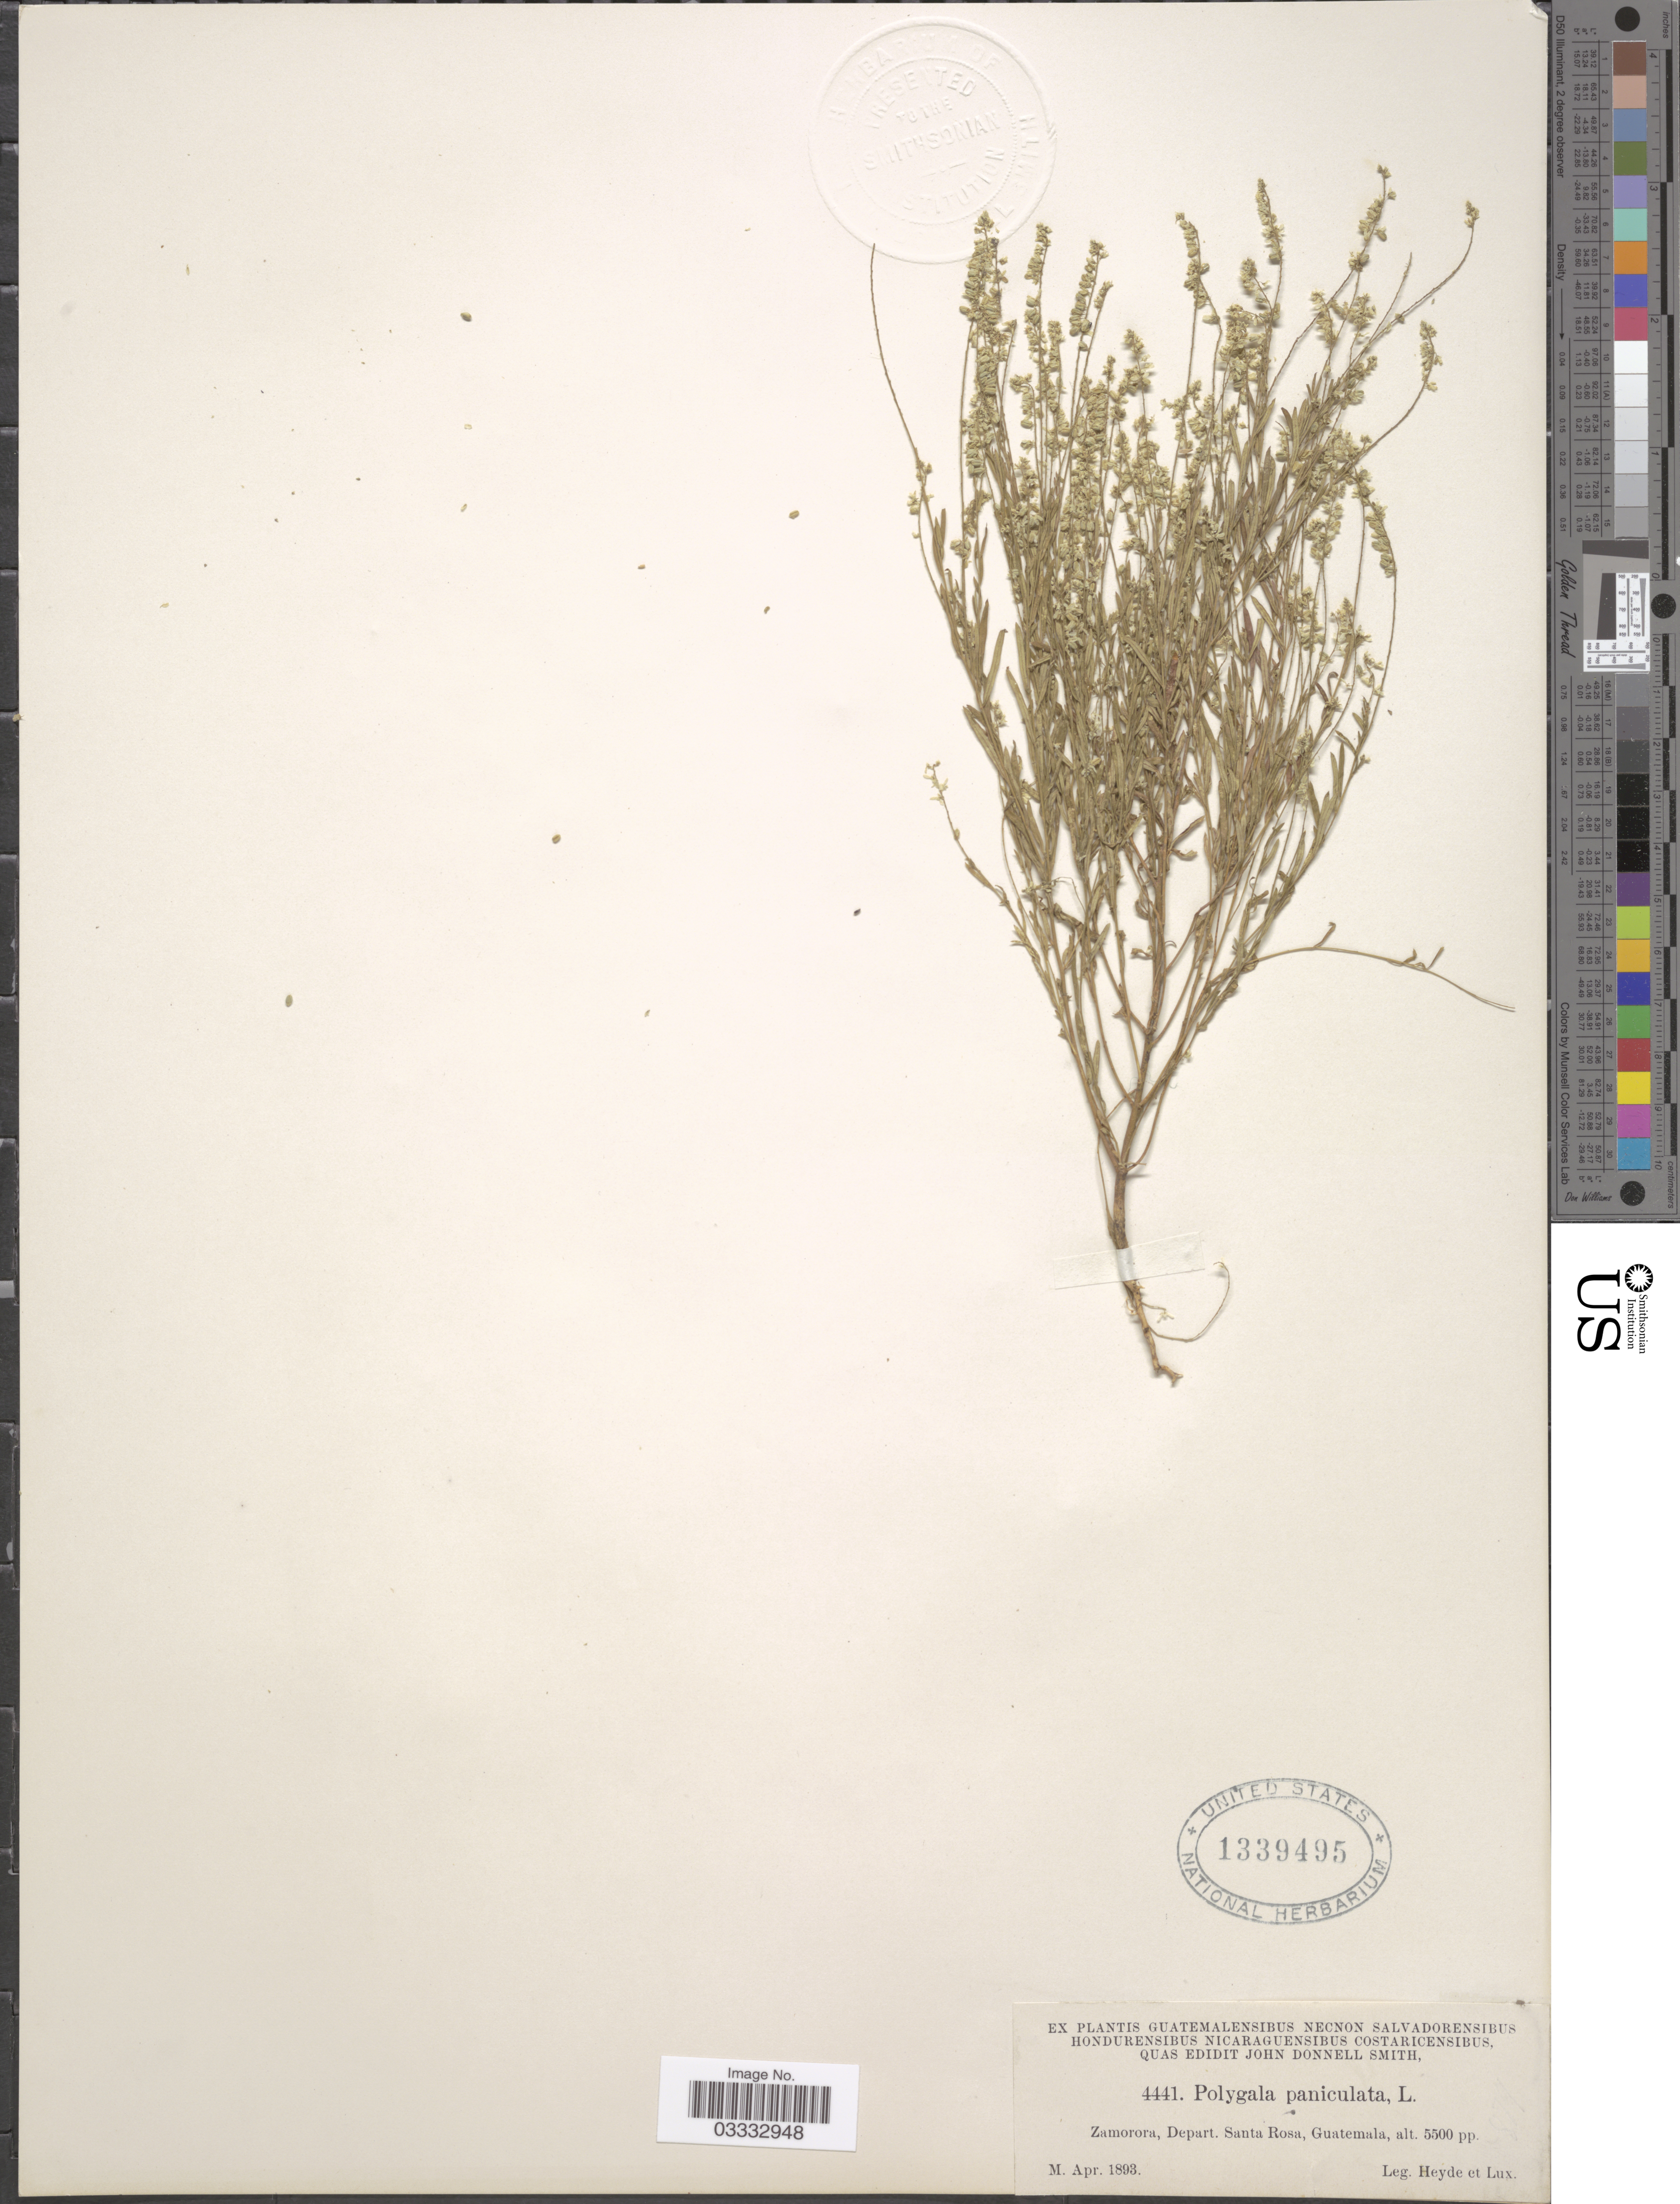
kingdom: Plantae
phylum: Tracheophyta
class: Magnoliopsida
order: Fabales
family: Polygalaceae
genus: Polygala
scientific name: Polygala paniculata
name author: L.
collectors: Heyde & Lux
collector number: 4441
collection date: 1893-04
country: Guatemala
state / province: Santa Rosa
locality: Zamorora, Depart. Santa Rosa.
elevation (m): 1676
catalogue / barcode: US 1339495